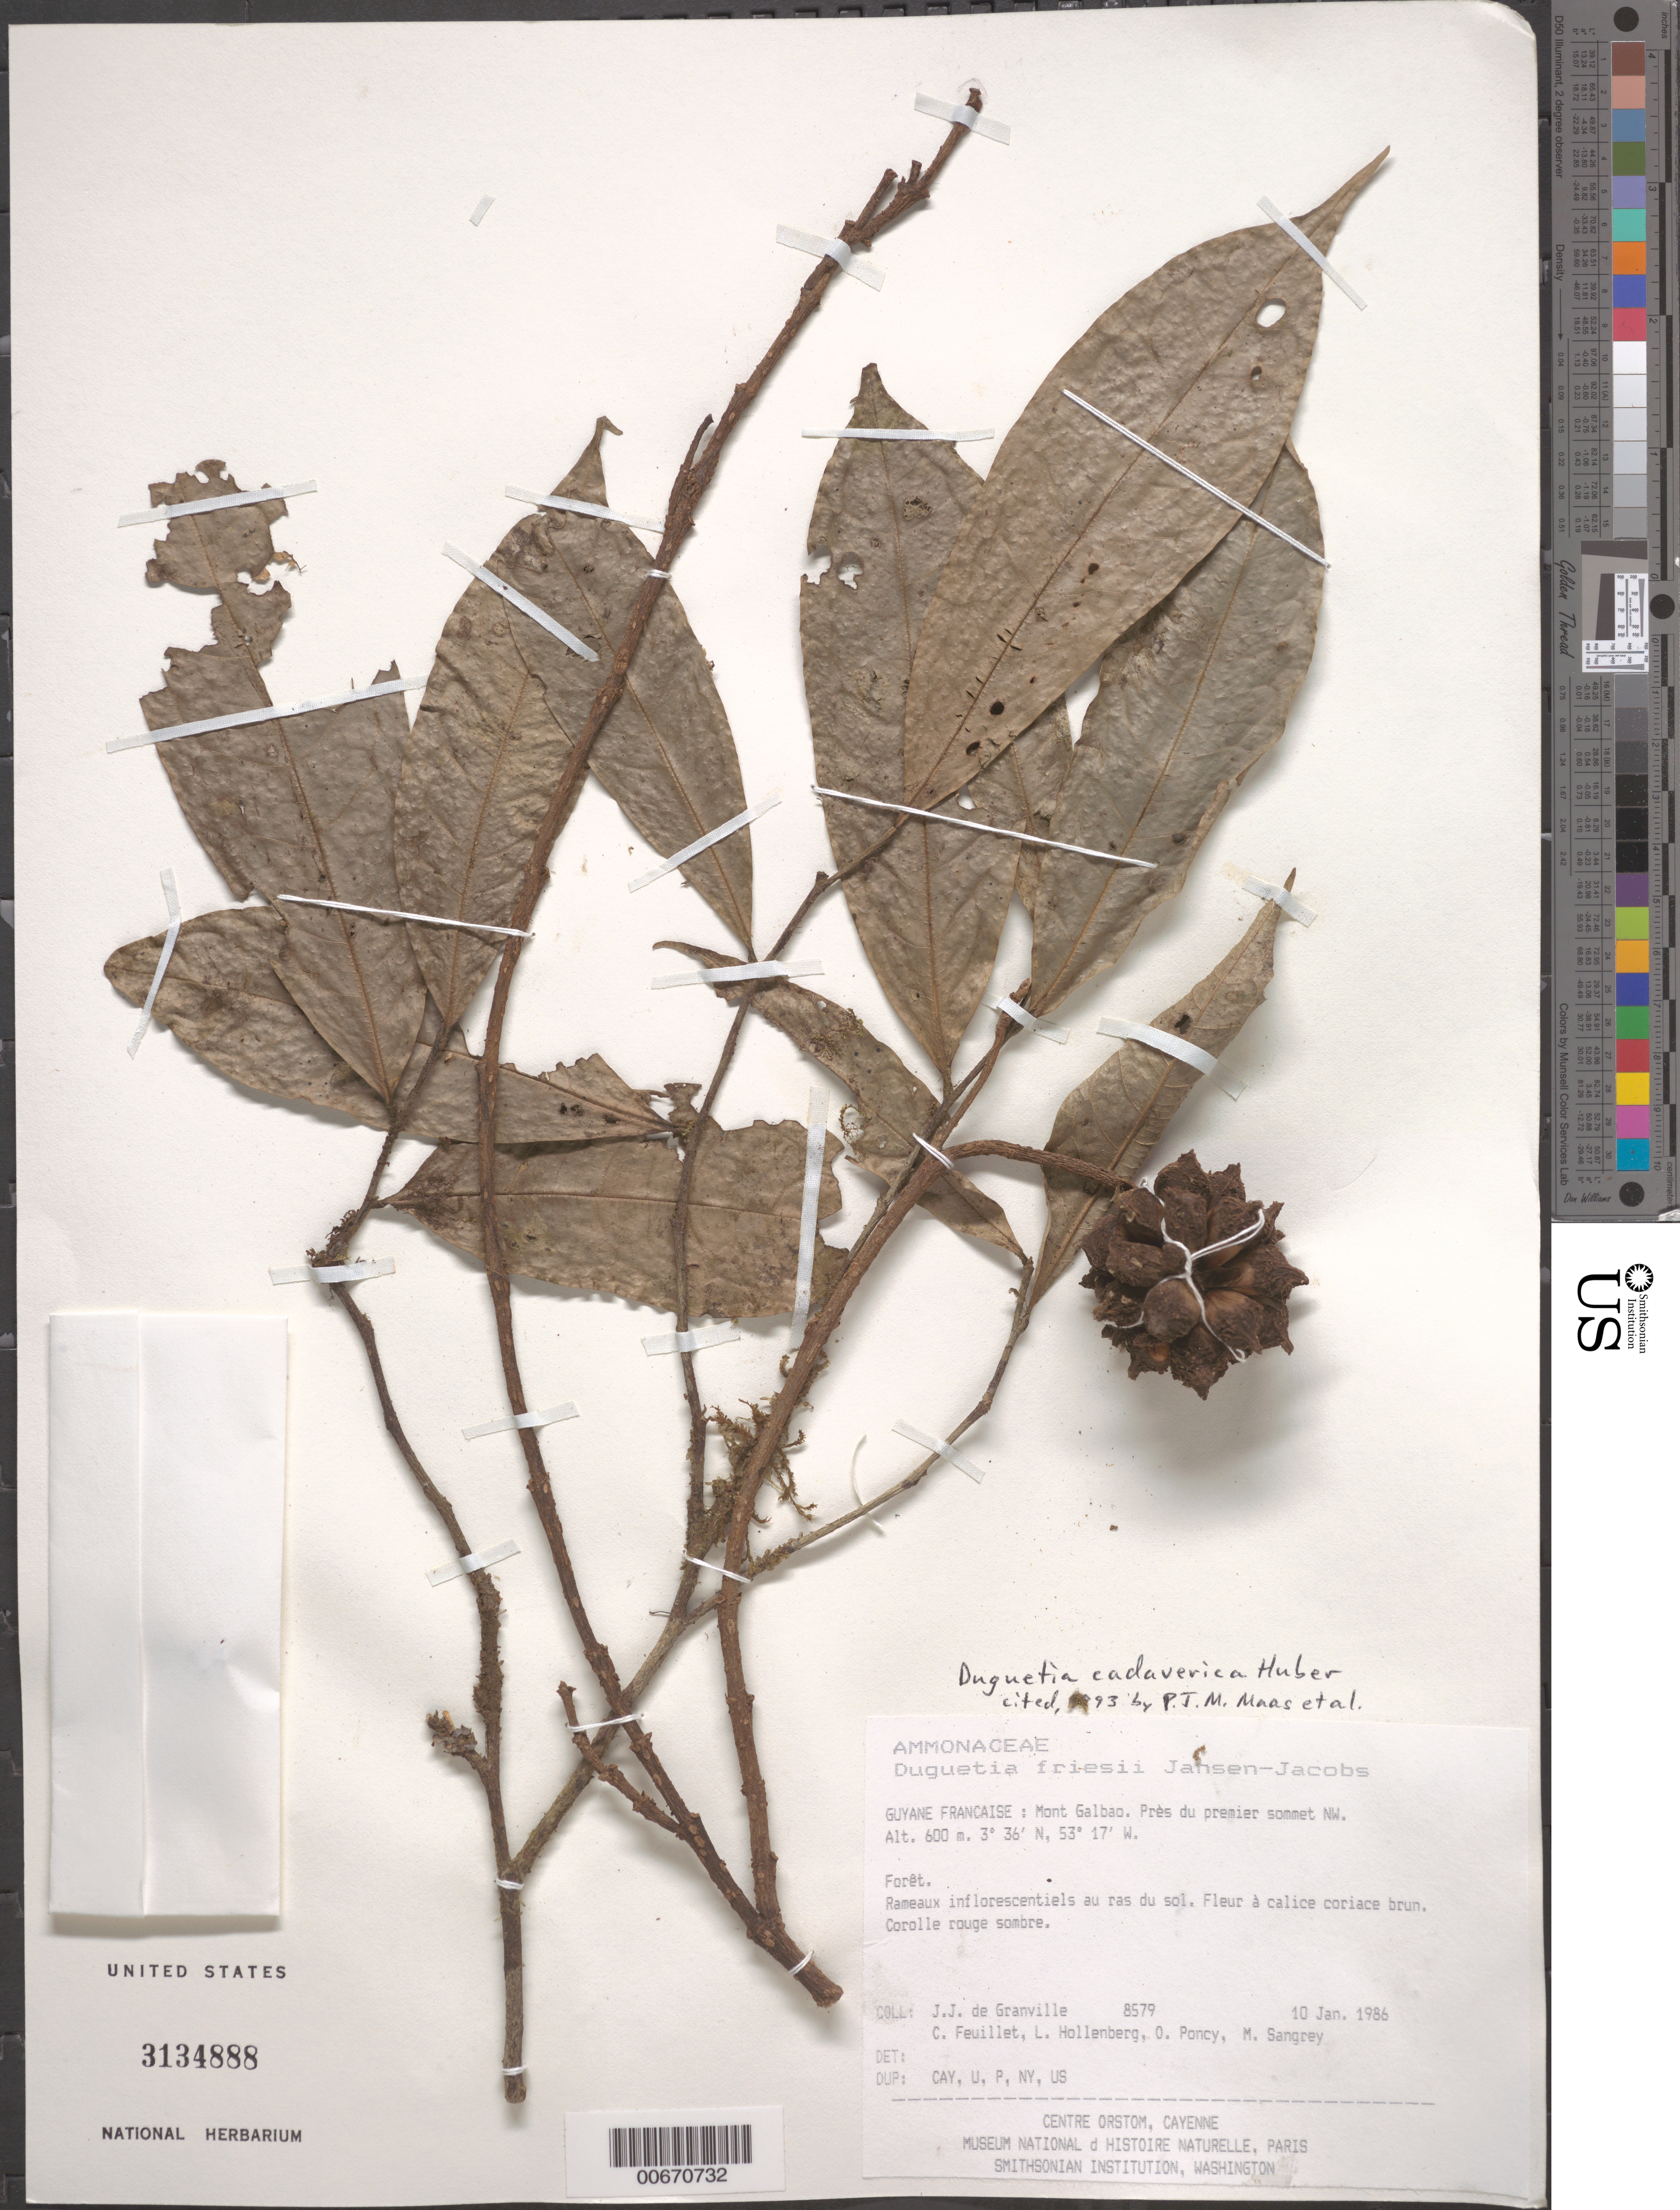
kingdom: Plantae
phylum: Tracheophyta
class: Magnoliopsida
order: Magnoliales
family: Annonaceae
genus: Duguetia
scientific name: Duguetia cadaverica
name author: Huber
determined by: Maas, Paul J. M.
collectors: J.-J. de Granville, C. Feuillet, L. Hollenberg, O. Poncy & M. S. Sangrey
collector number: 8579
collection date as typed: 10-Jan-86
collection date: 1986-01-10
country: French Guiana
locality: Mont Galbao. Premier sommet NW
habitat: Forêt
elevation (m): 600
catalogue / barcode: US 3134888